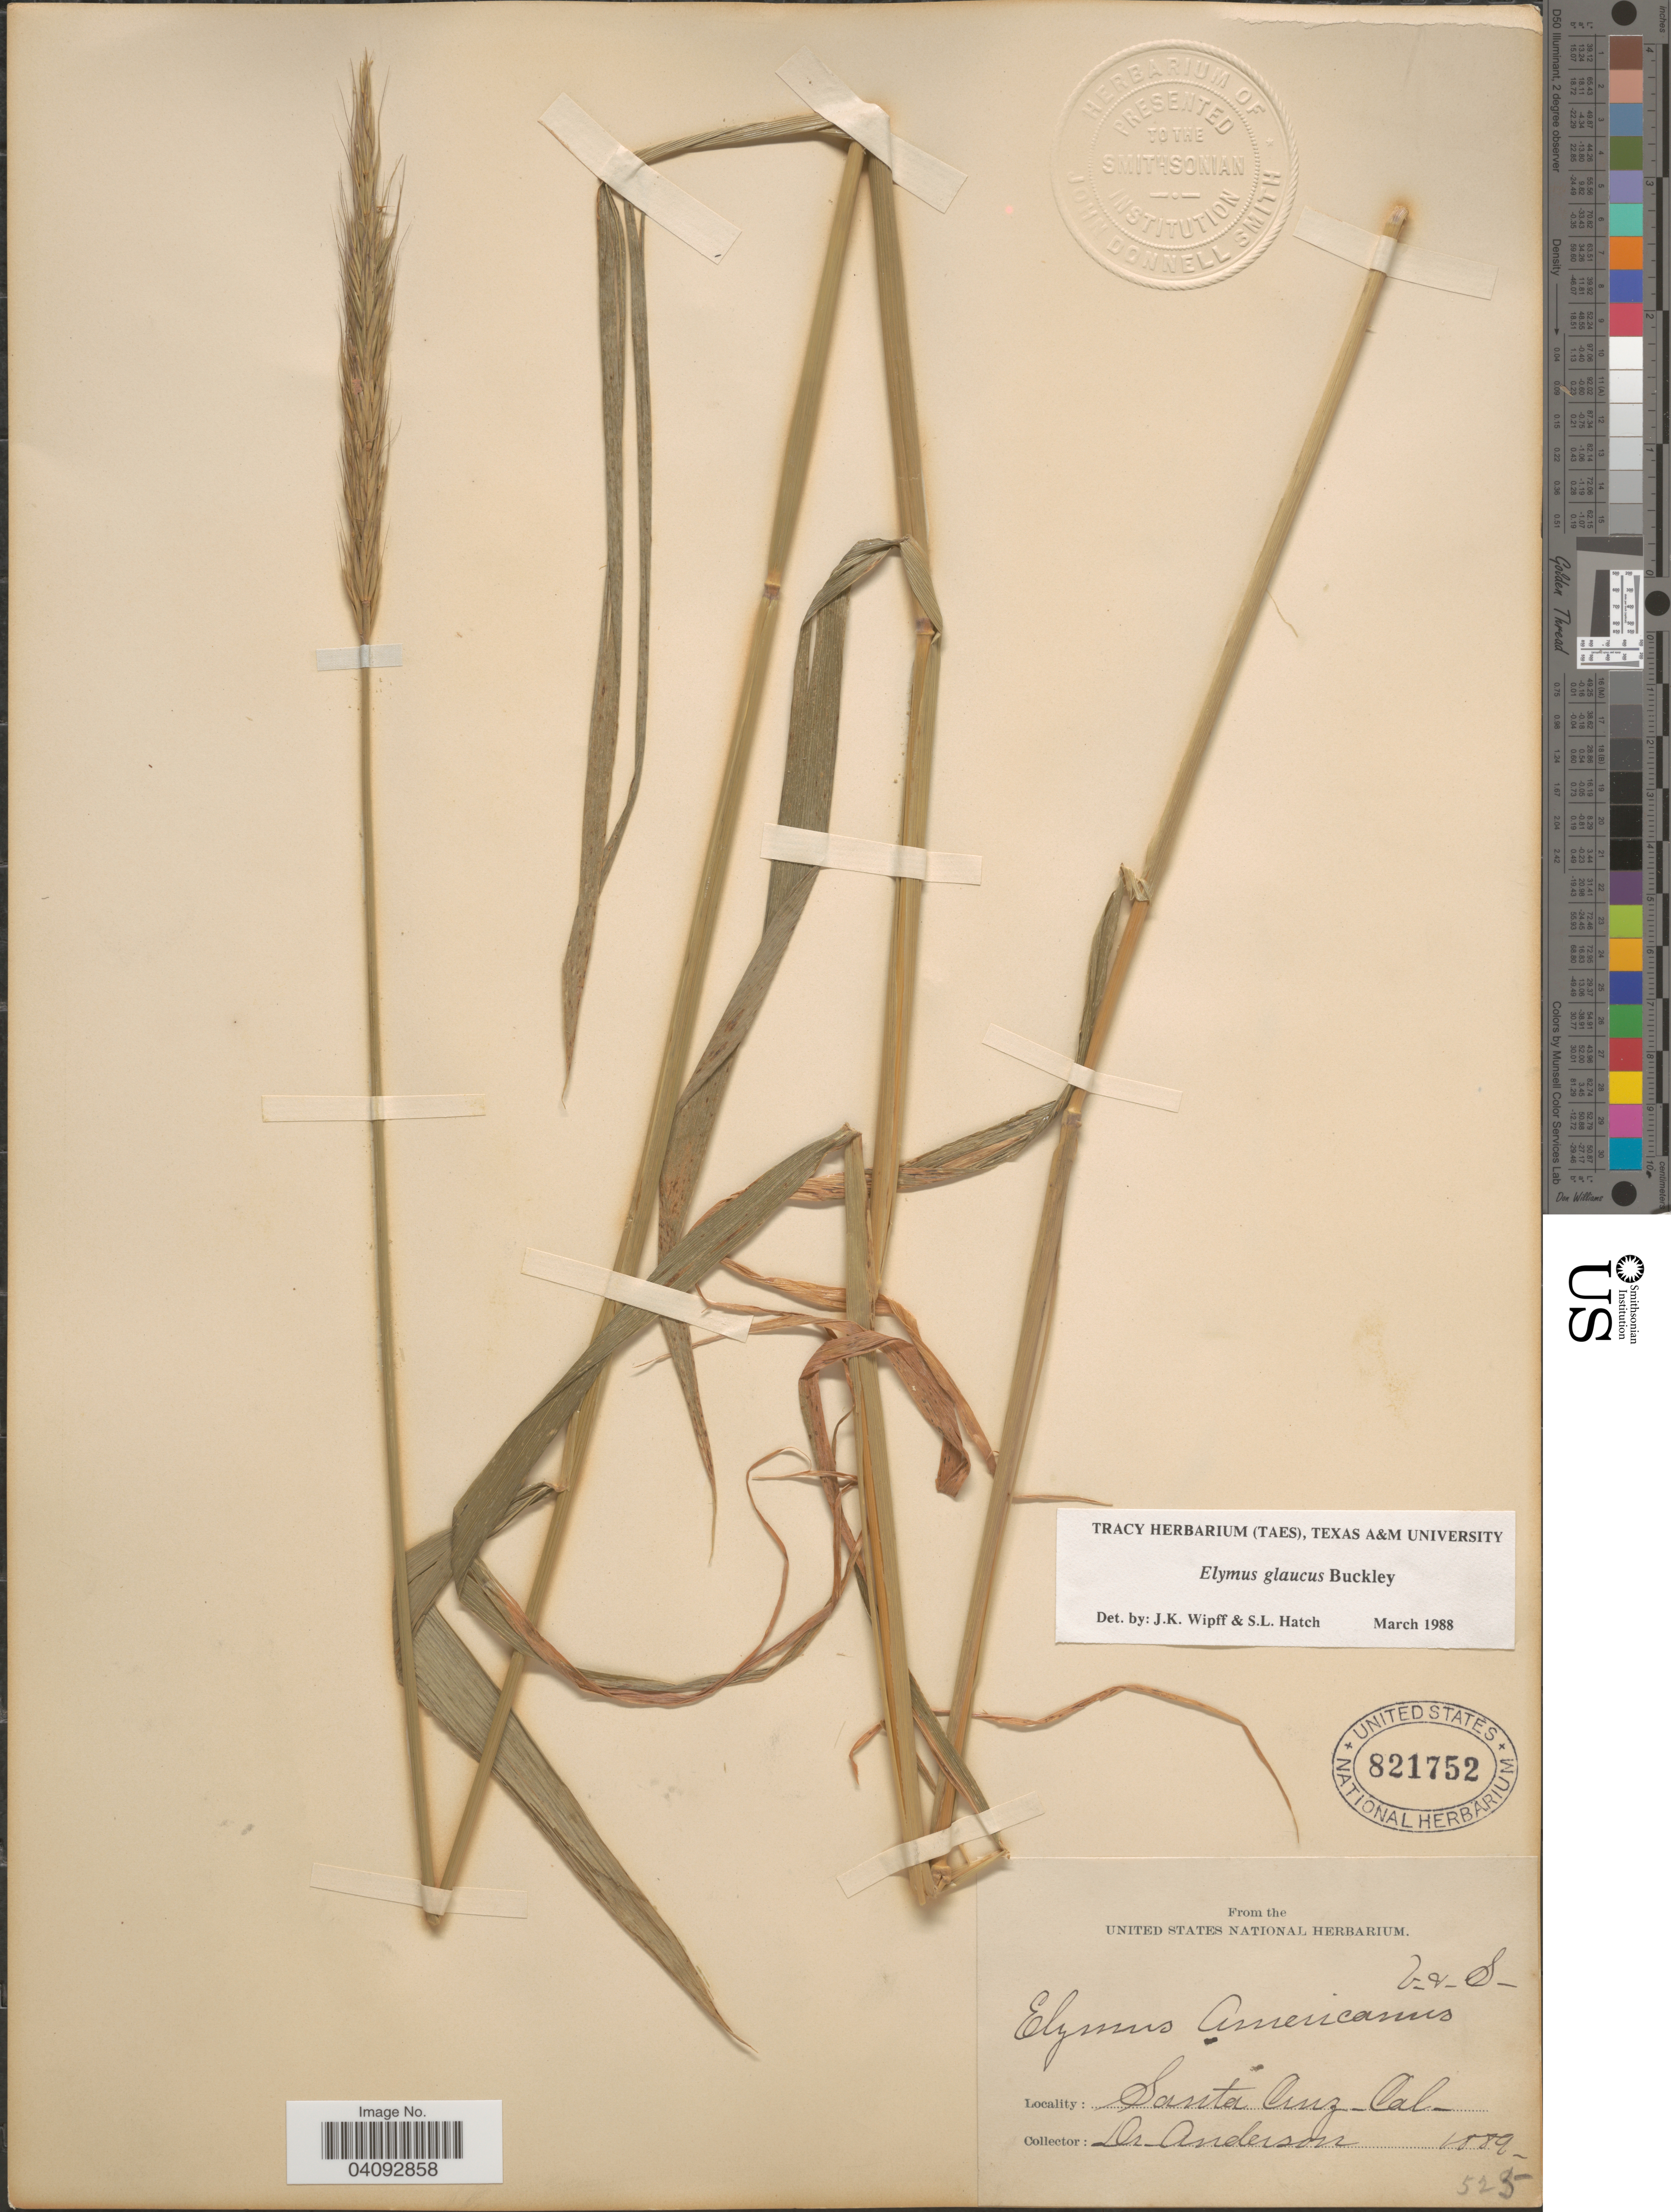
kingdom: Plantae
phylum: Tracheophyta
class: Liliopsida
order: Poales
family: Poaceae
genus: Elymus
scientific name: Elymus glaucus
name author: Buckley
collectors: -. Anderson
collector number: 525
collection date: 1889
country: United States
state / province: California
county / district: Santa Cruz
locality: Santa Cruz.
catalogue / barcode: US 821752